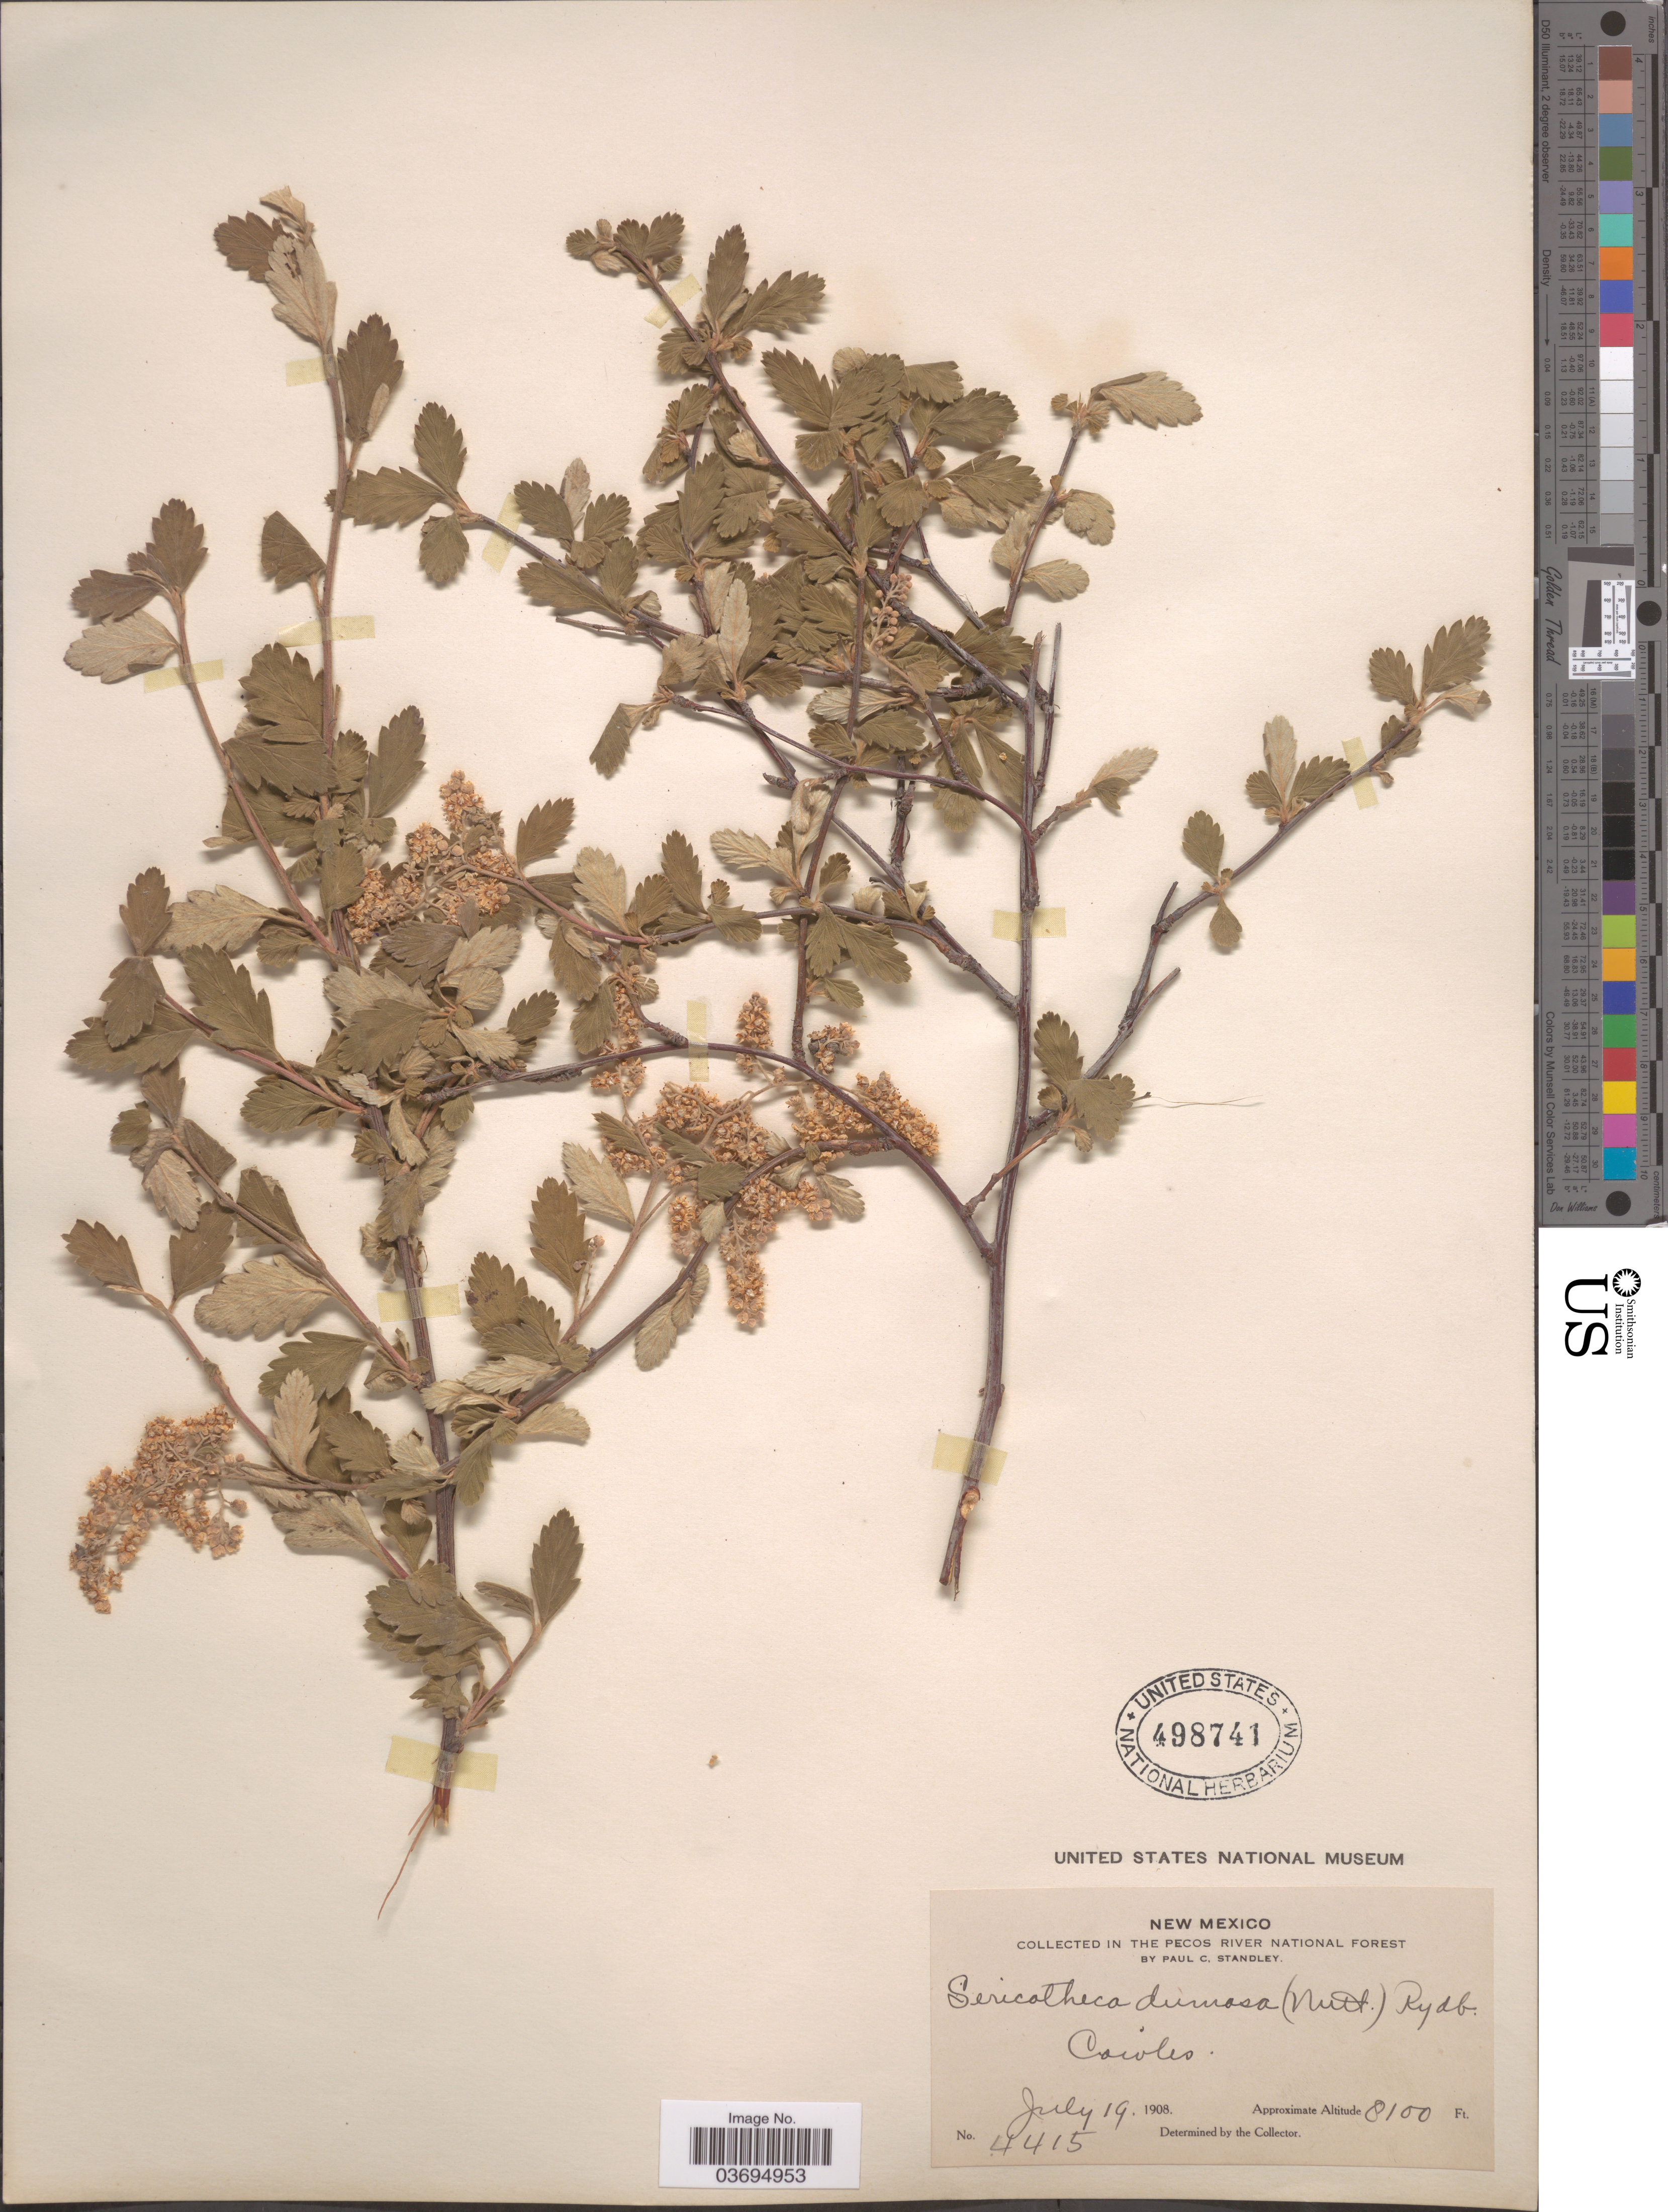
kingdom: Plantae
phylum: Tracheophyta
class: Magnoliopsida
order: Rosales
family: Rosaceae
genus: Holodiscus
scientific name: Holodiscus discolor var. dumosus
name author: Maxim. ex J.M. Coult.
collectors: P. C. Standley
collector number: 4415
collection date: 1908-07-19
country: United States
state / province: New Mexico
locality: Cowles, Pecos River National Forest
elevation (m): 2469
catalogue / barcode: US 498741